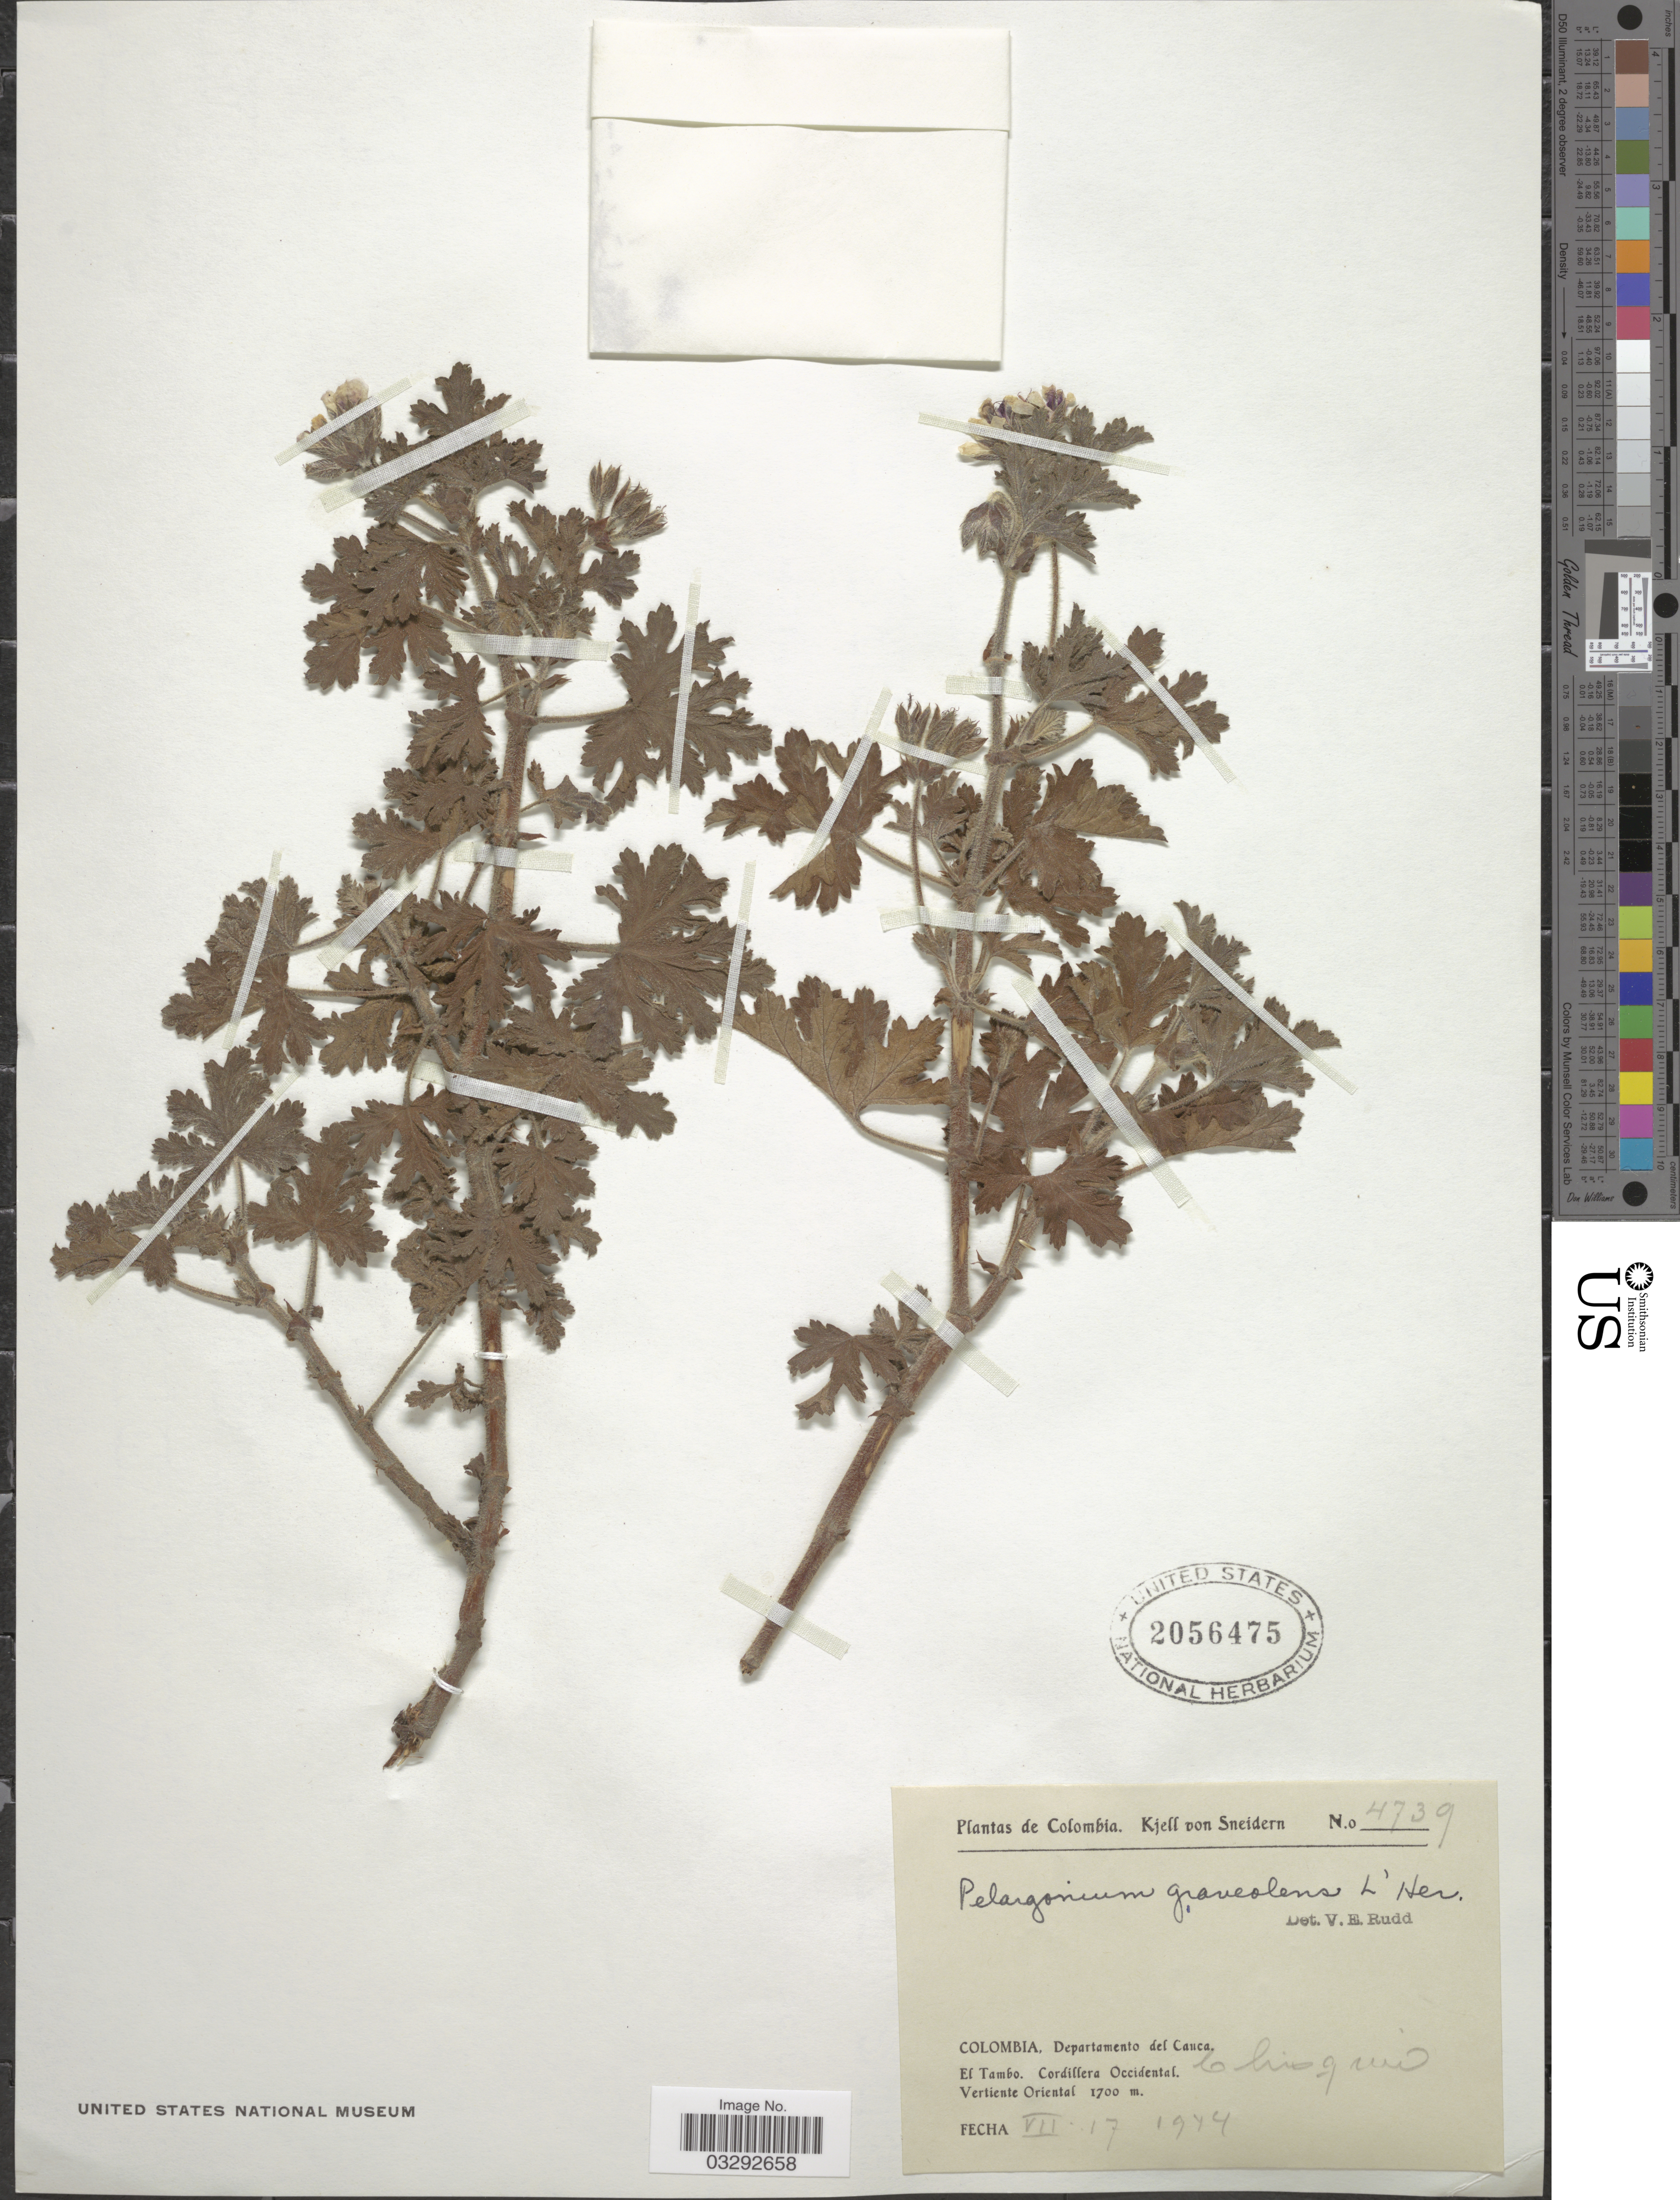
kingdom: Plantae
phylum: Tracheophyta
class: Magnoliopsida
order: Geraniales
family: Geraniaceae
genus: Pelargonium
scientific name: Pelargonium graveolens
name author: L'Hér. ex Aiton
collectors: K. von Sneidern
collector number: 4739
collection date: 1944-07-17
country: Colombia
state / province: Cauca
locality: El Tambo. Cordillera Occidental. Chisqus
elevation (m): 1700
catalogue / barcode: US 2056475